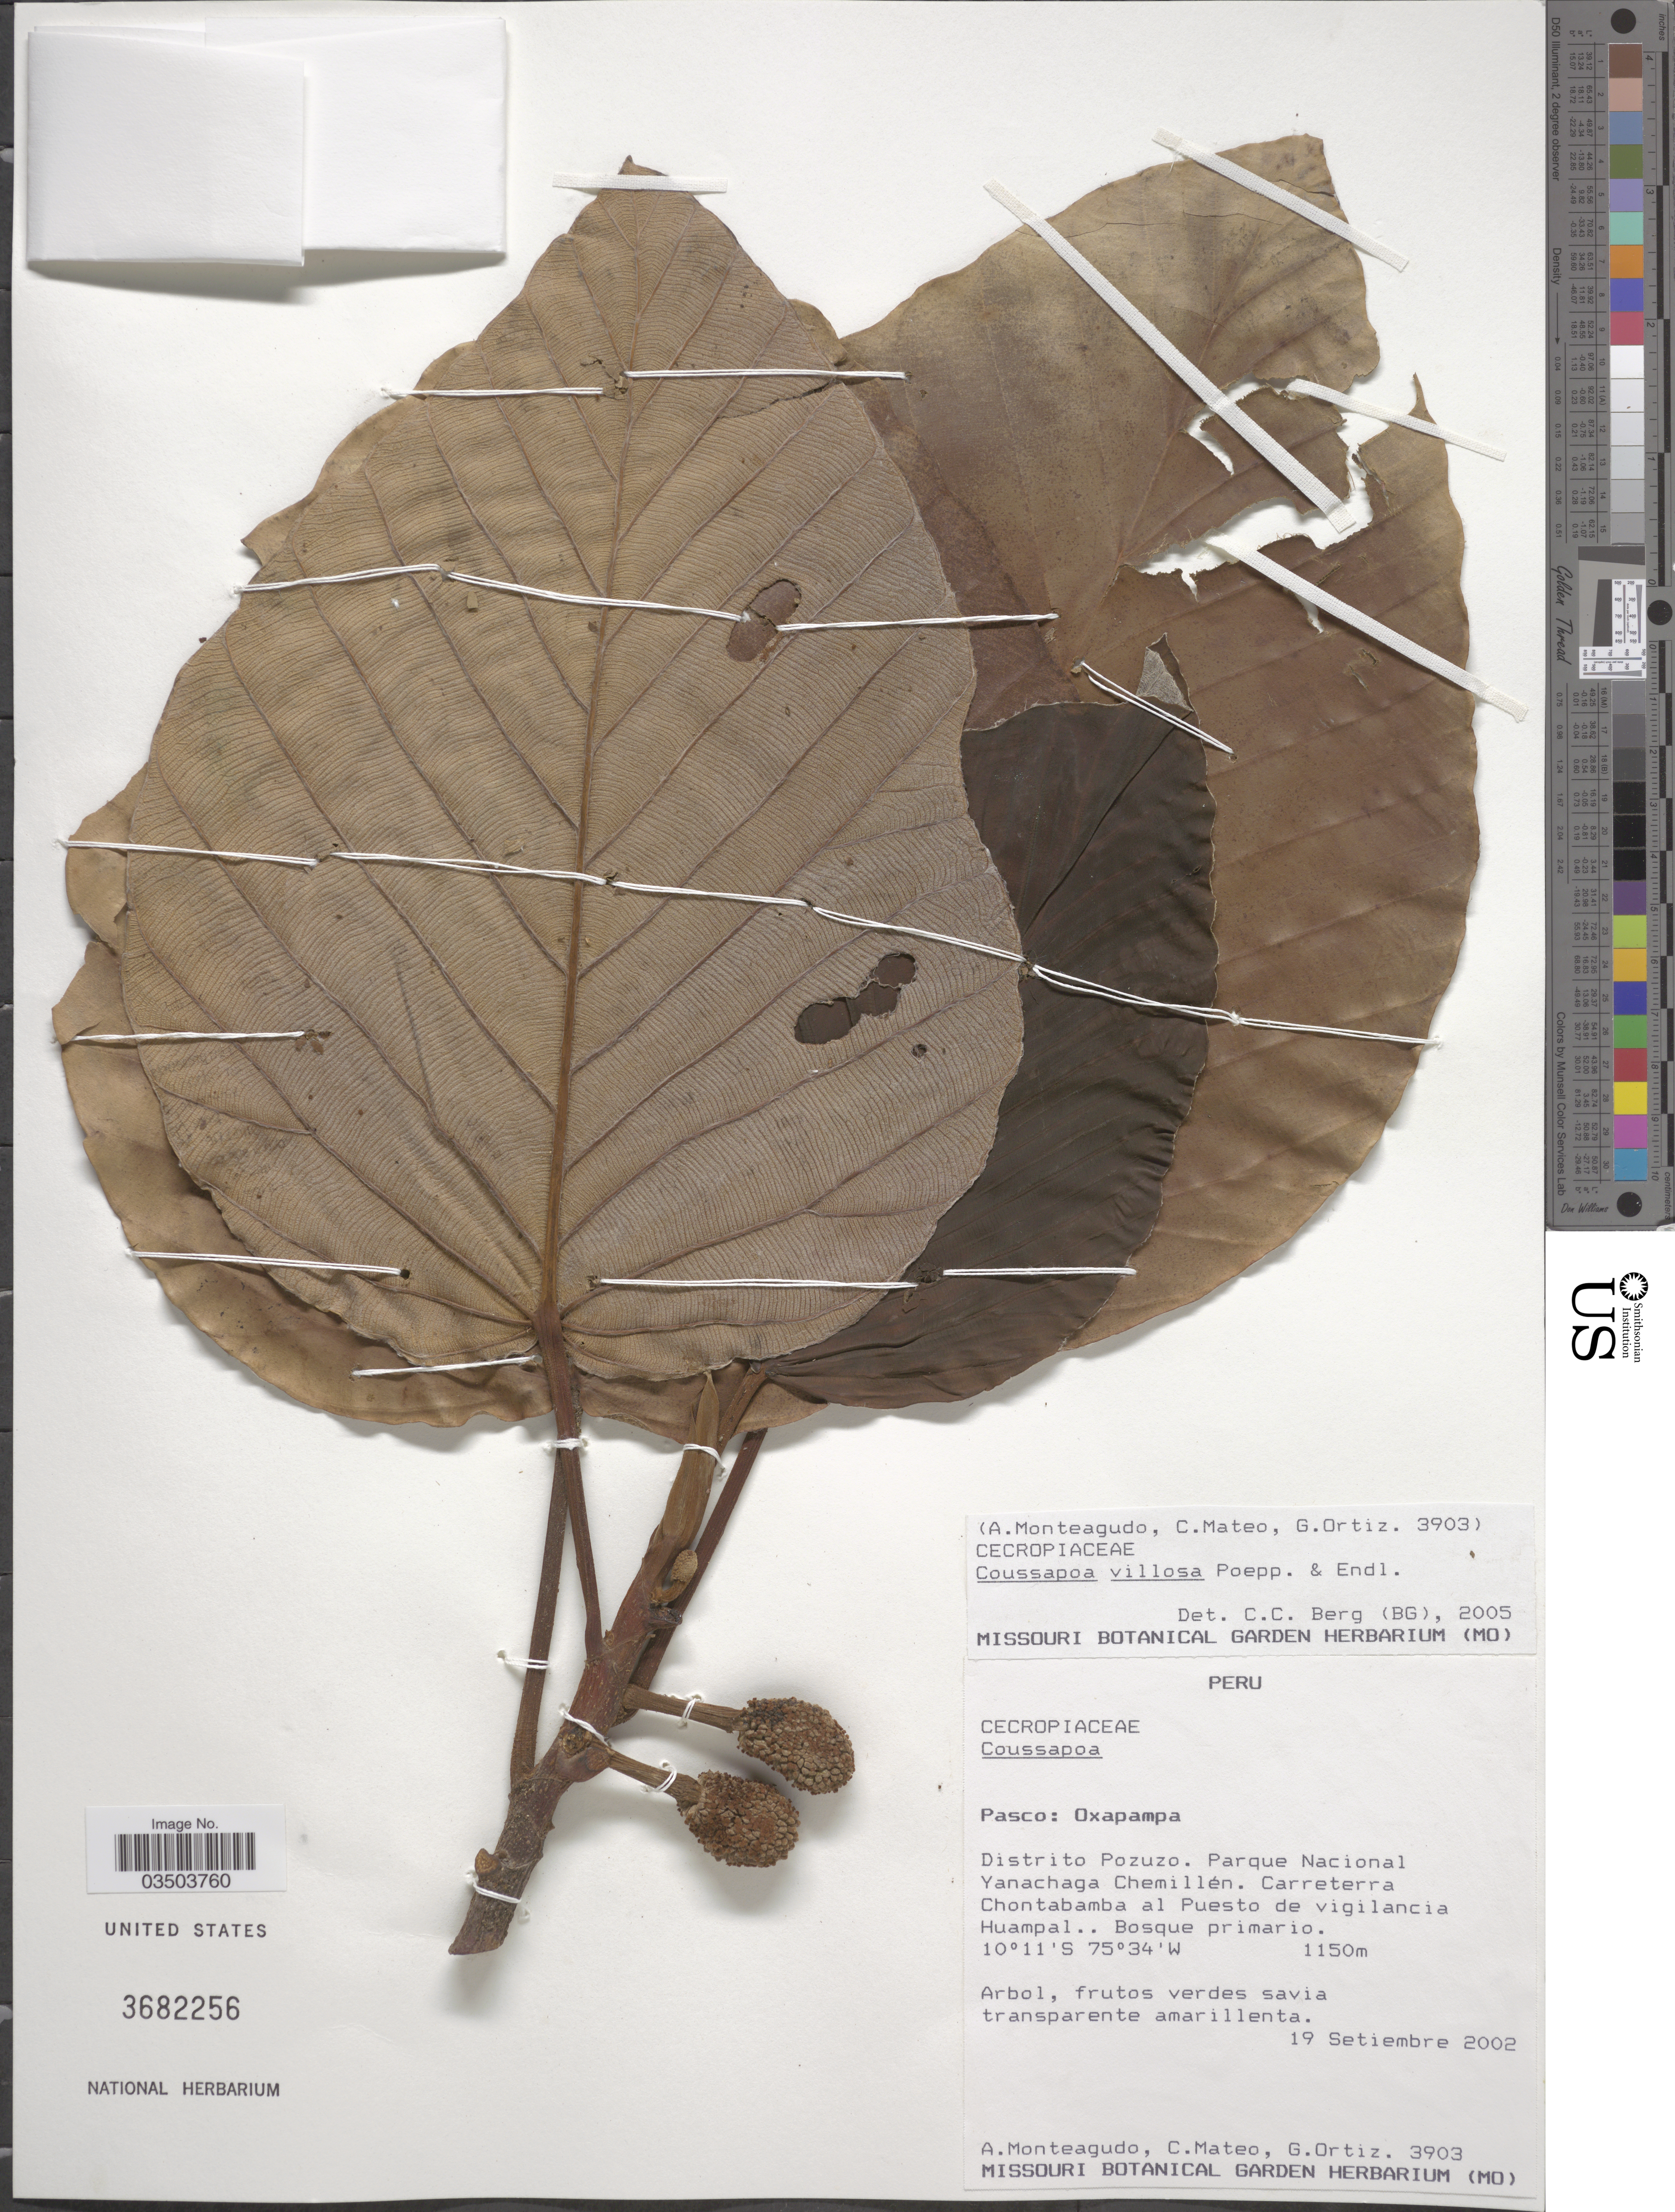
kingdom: Plantae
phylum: Tracheophyta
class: Magnoliopsida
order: Rosales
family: Urticaceae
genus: Coussapoa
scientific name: Coussapoa villosa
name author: Poepp. & Endl.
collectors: A. Monteagudo, C. Mateo & G. Ortiz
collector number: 3903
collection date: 2002-09-19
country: Peru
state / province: Pasco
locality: Oxapampa. Distrito Pozuzo. Parque Nacional Yanachaga Chemillén. Carretera Chontabamba al Puesto de vigilancia Huampal.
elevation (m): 1150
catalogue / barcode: US 3682256